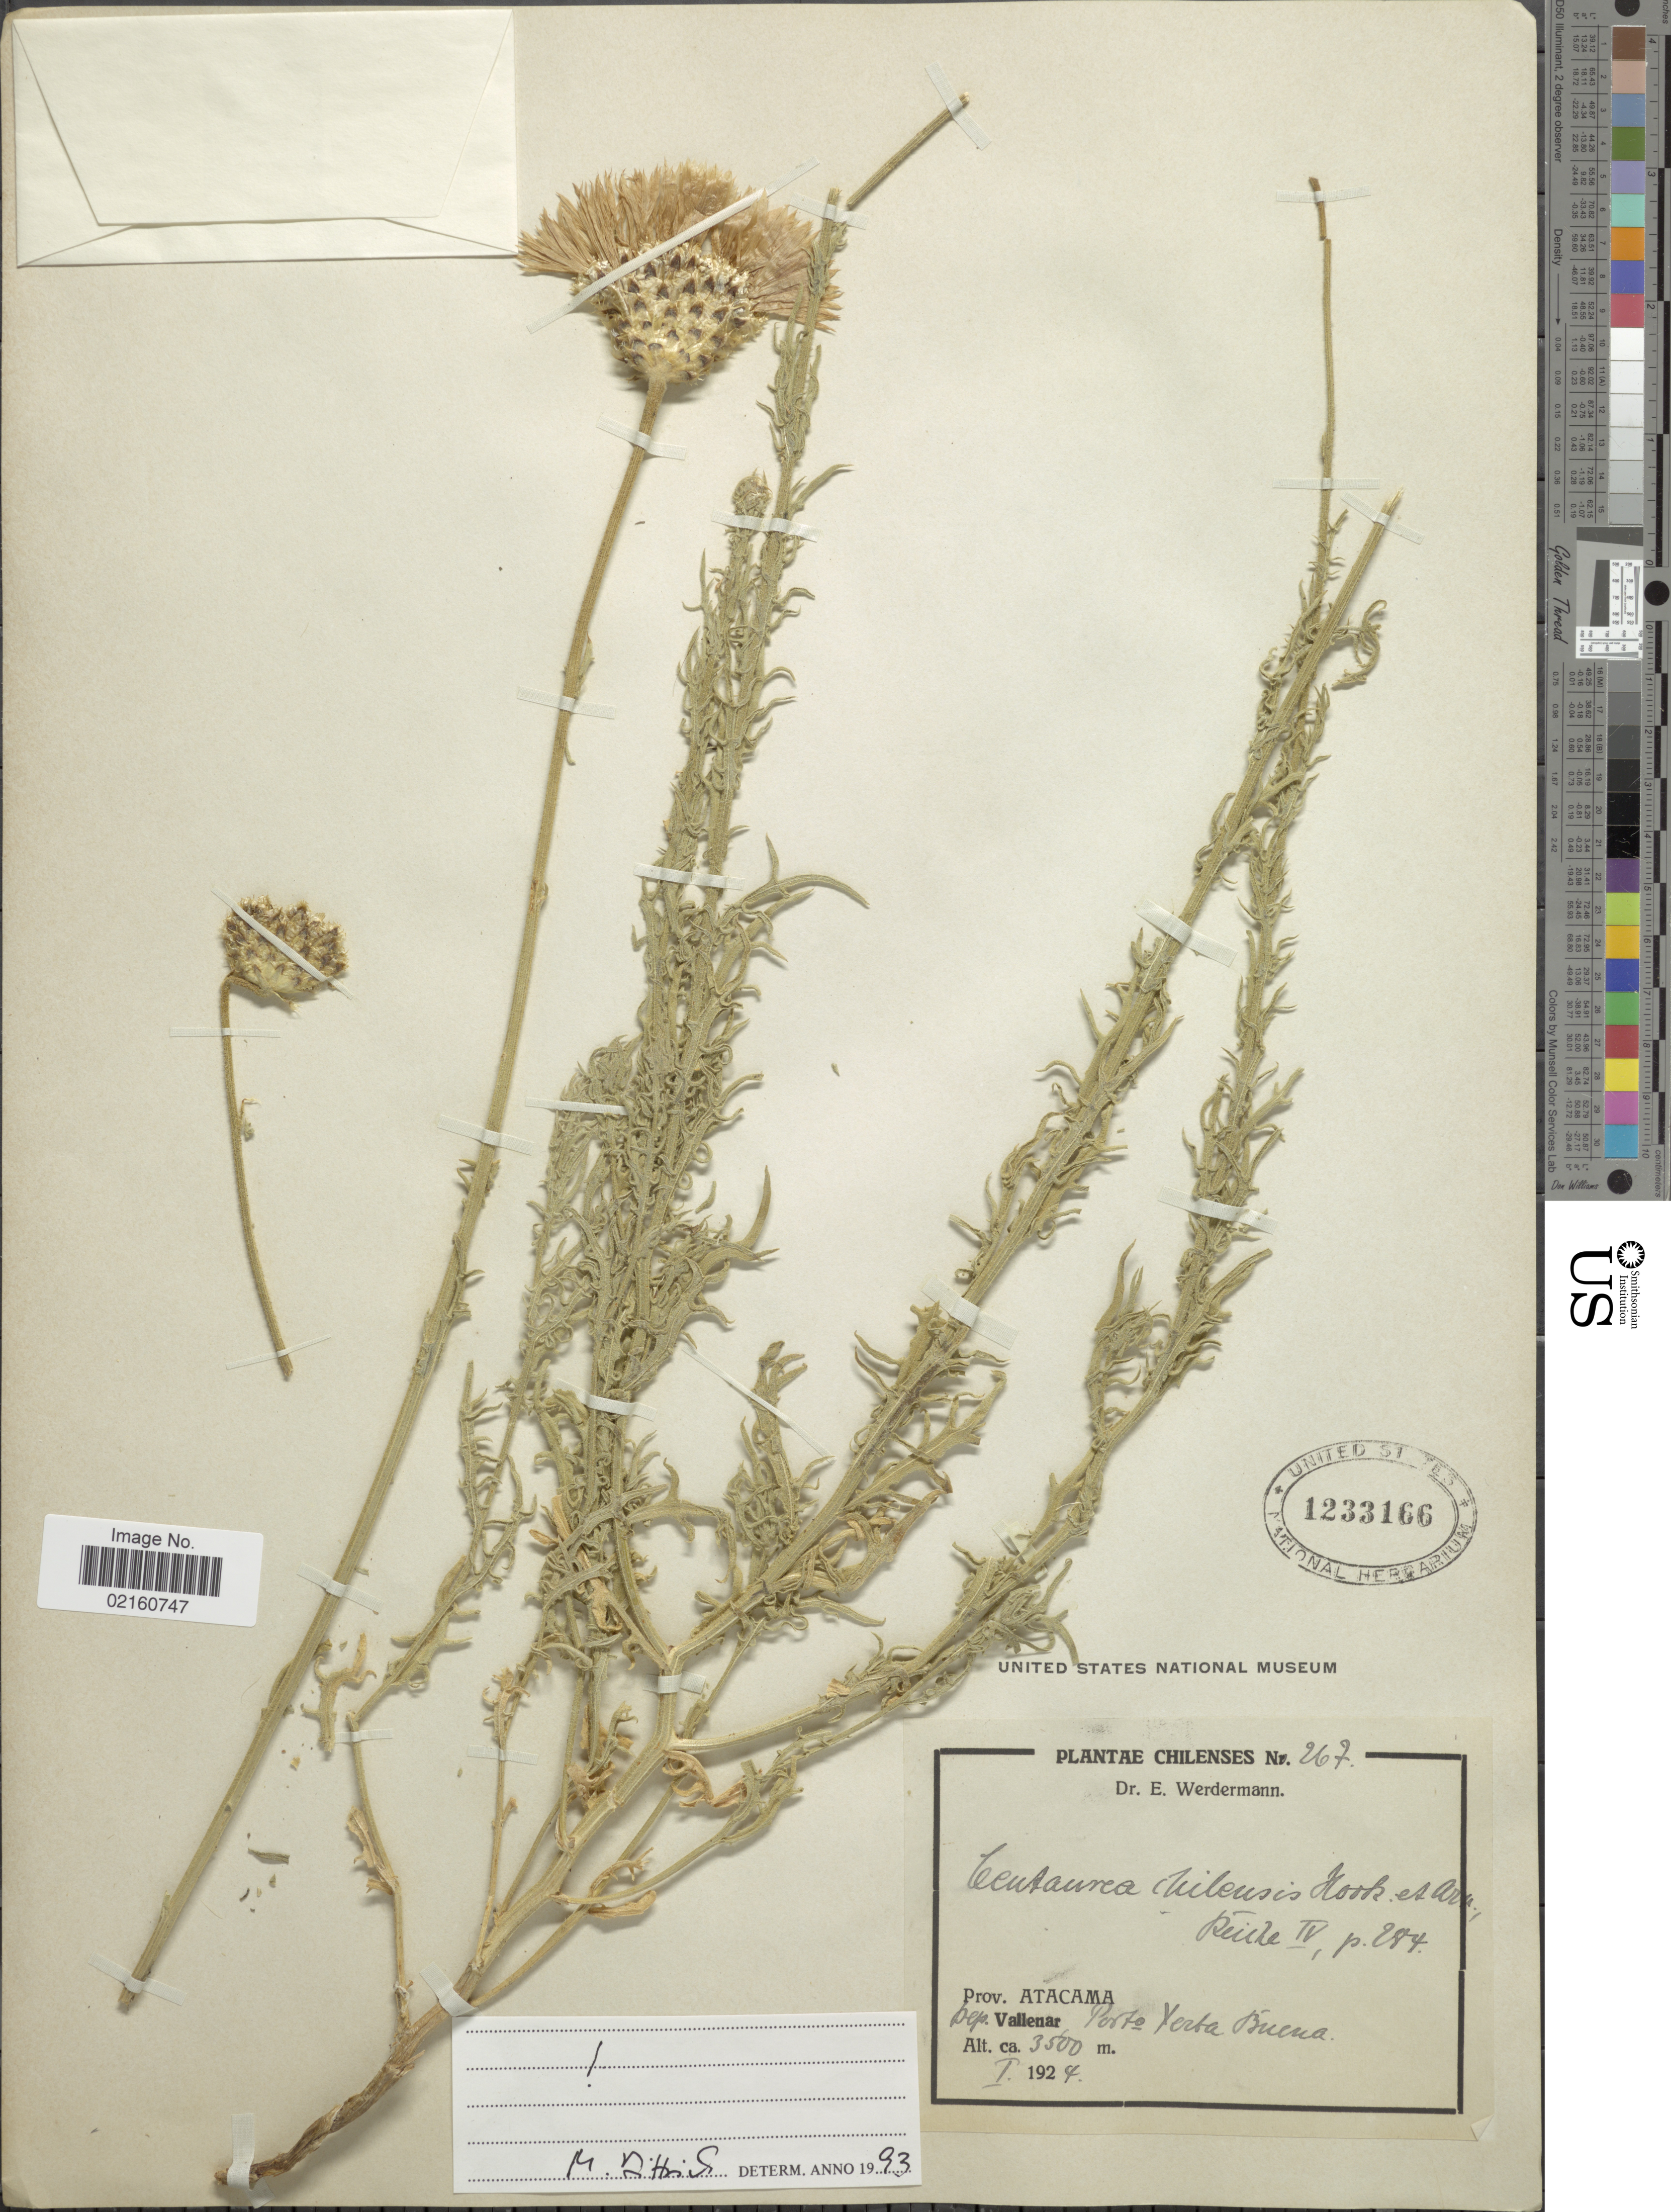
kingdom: Plantae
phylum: Tracheophyta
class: Magnoliopsida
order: Asterales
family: Asteraceae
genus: Centaurea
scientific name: Centaurea chilensis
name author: Bertero ex Hook. & Arn.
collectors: E. Werdermann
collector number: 267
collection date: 1924-01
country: Chile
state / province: Atacama (III)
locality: Dep. Vallenar, Porto Yerba Buena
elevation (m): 3500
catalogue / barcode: US 1233166